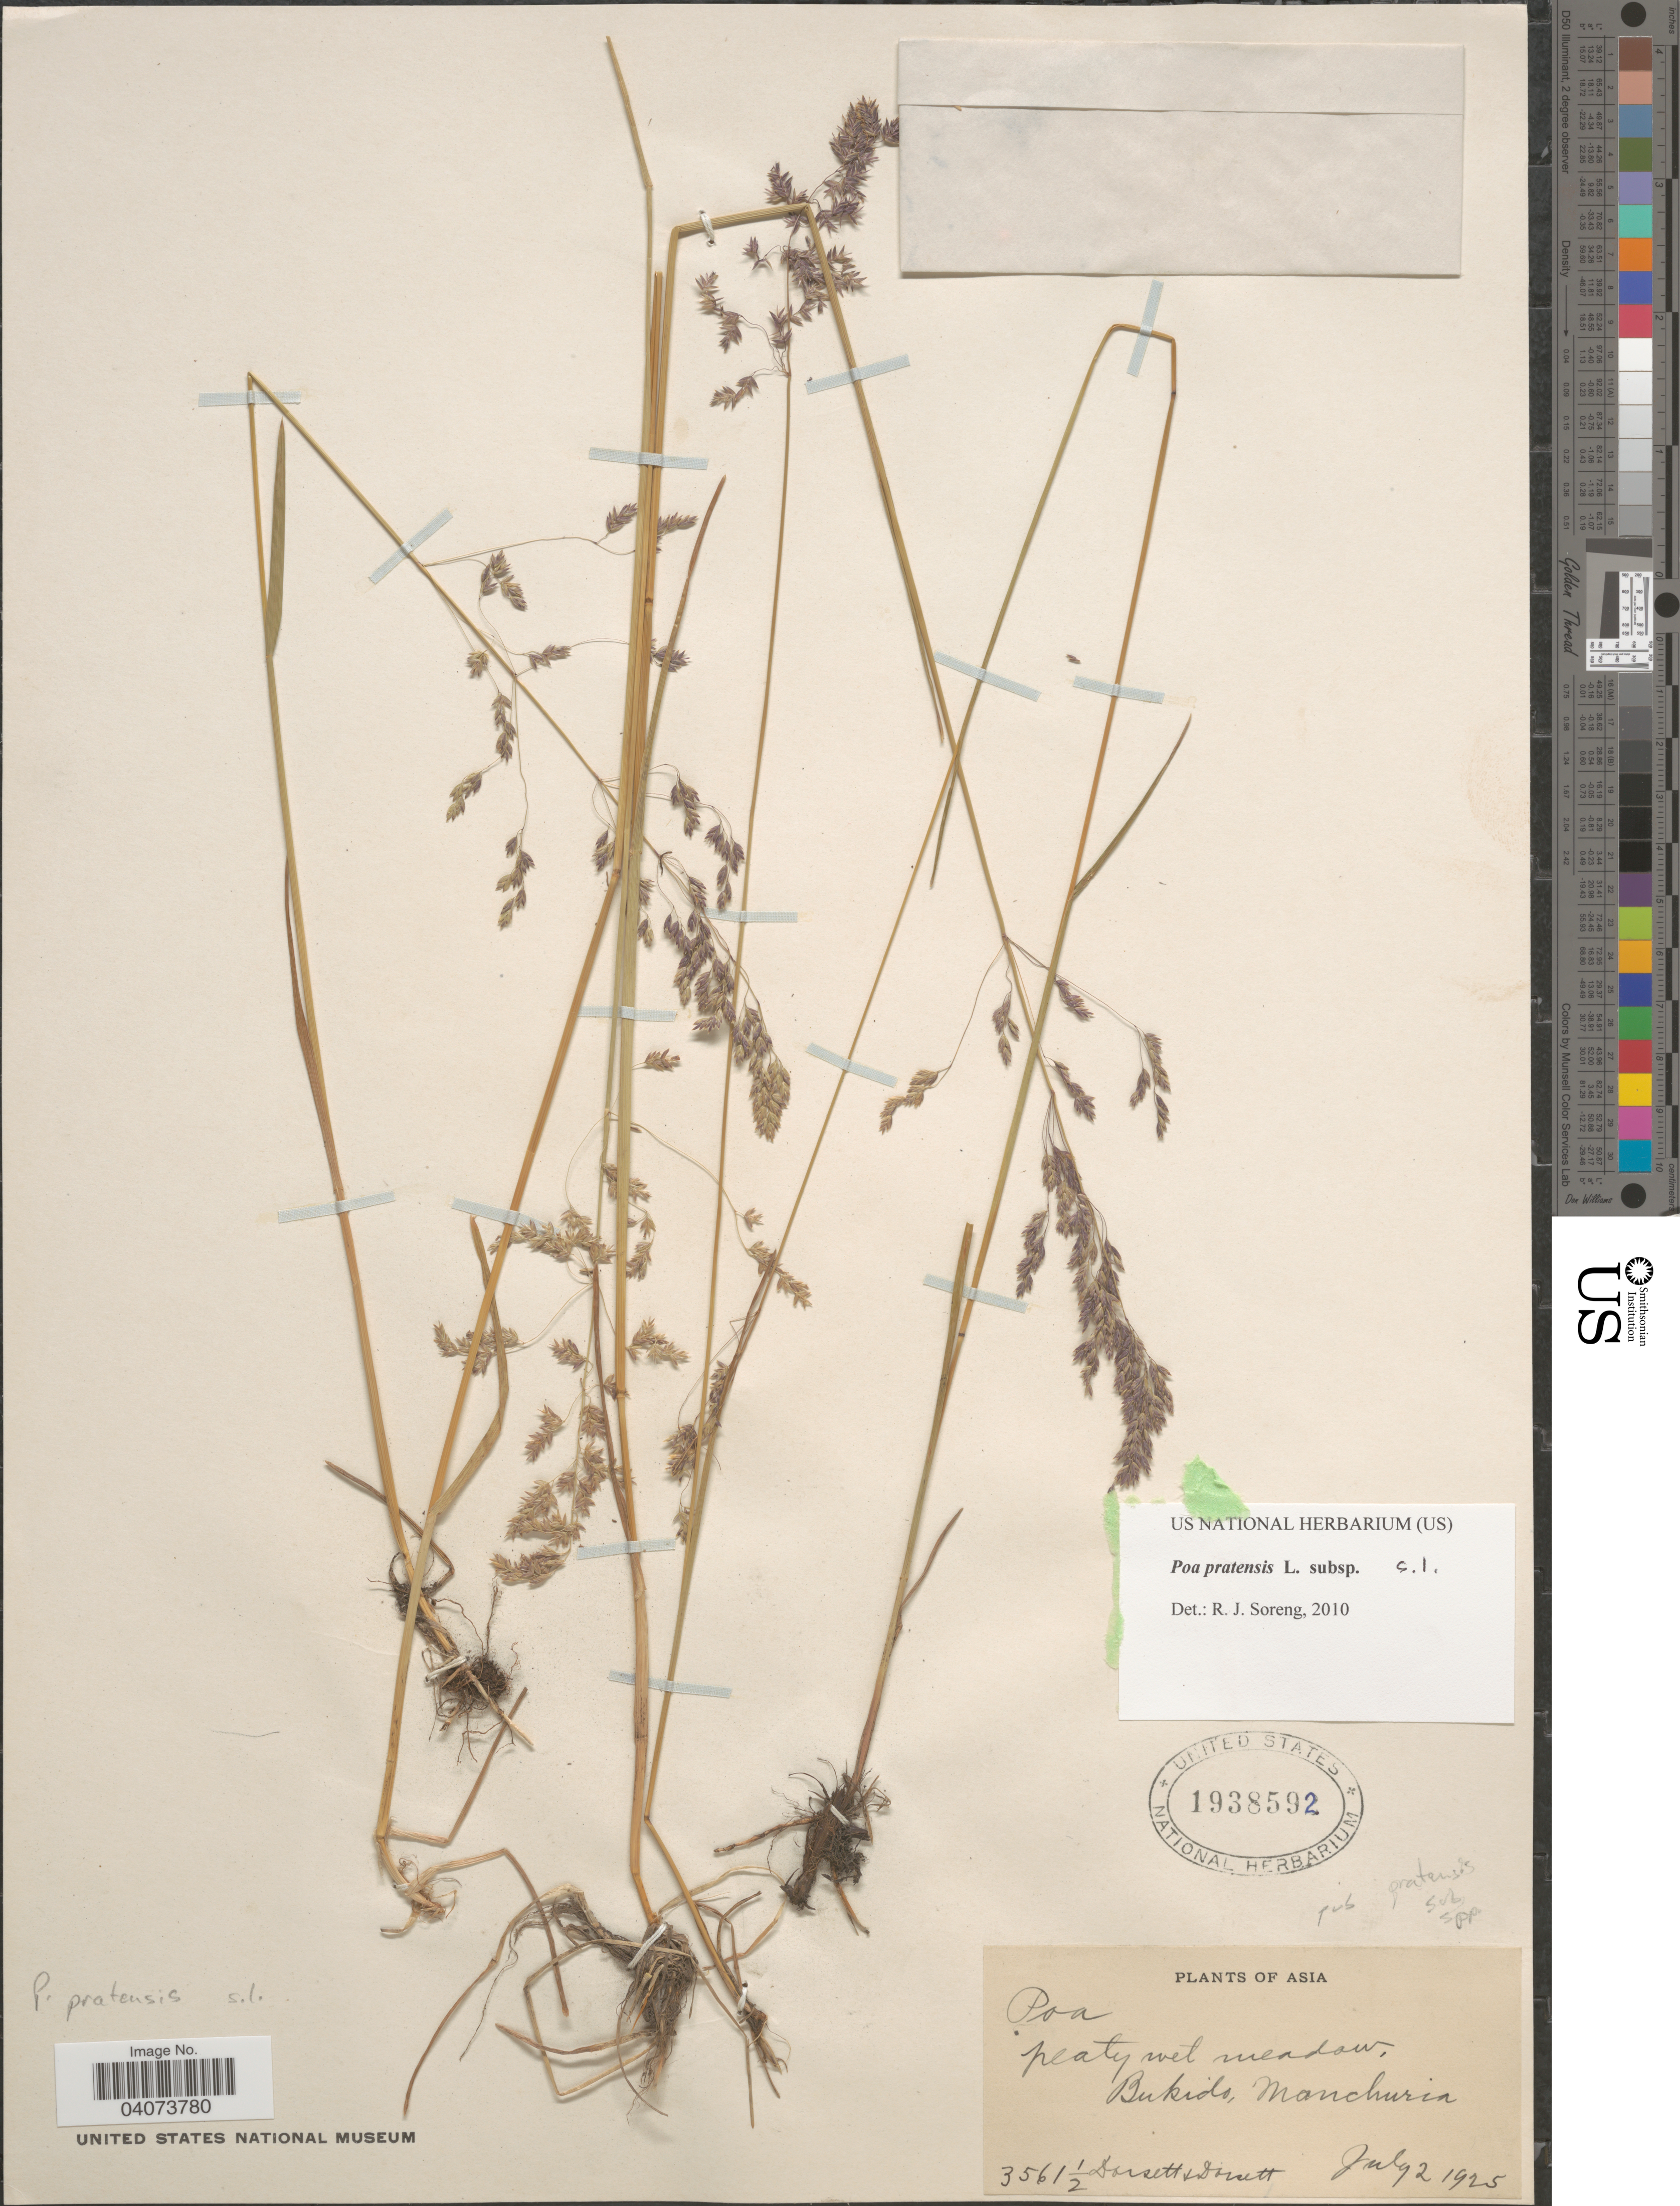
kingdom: Plantae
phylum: Tracheophyta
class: Liliopsida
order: Poales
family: Poaceae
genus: Poa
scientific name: Poa pratensis subsp. sergievskajae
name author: (Prob.) Tzvelev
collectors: -- Dorsett & -- Dorsett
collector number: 3561½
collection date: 1925-07-02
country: China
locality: Asia. Bukido, Manchuria.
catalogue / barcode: US 1938592